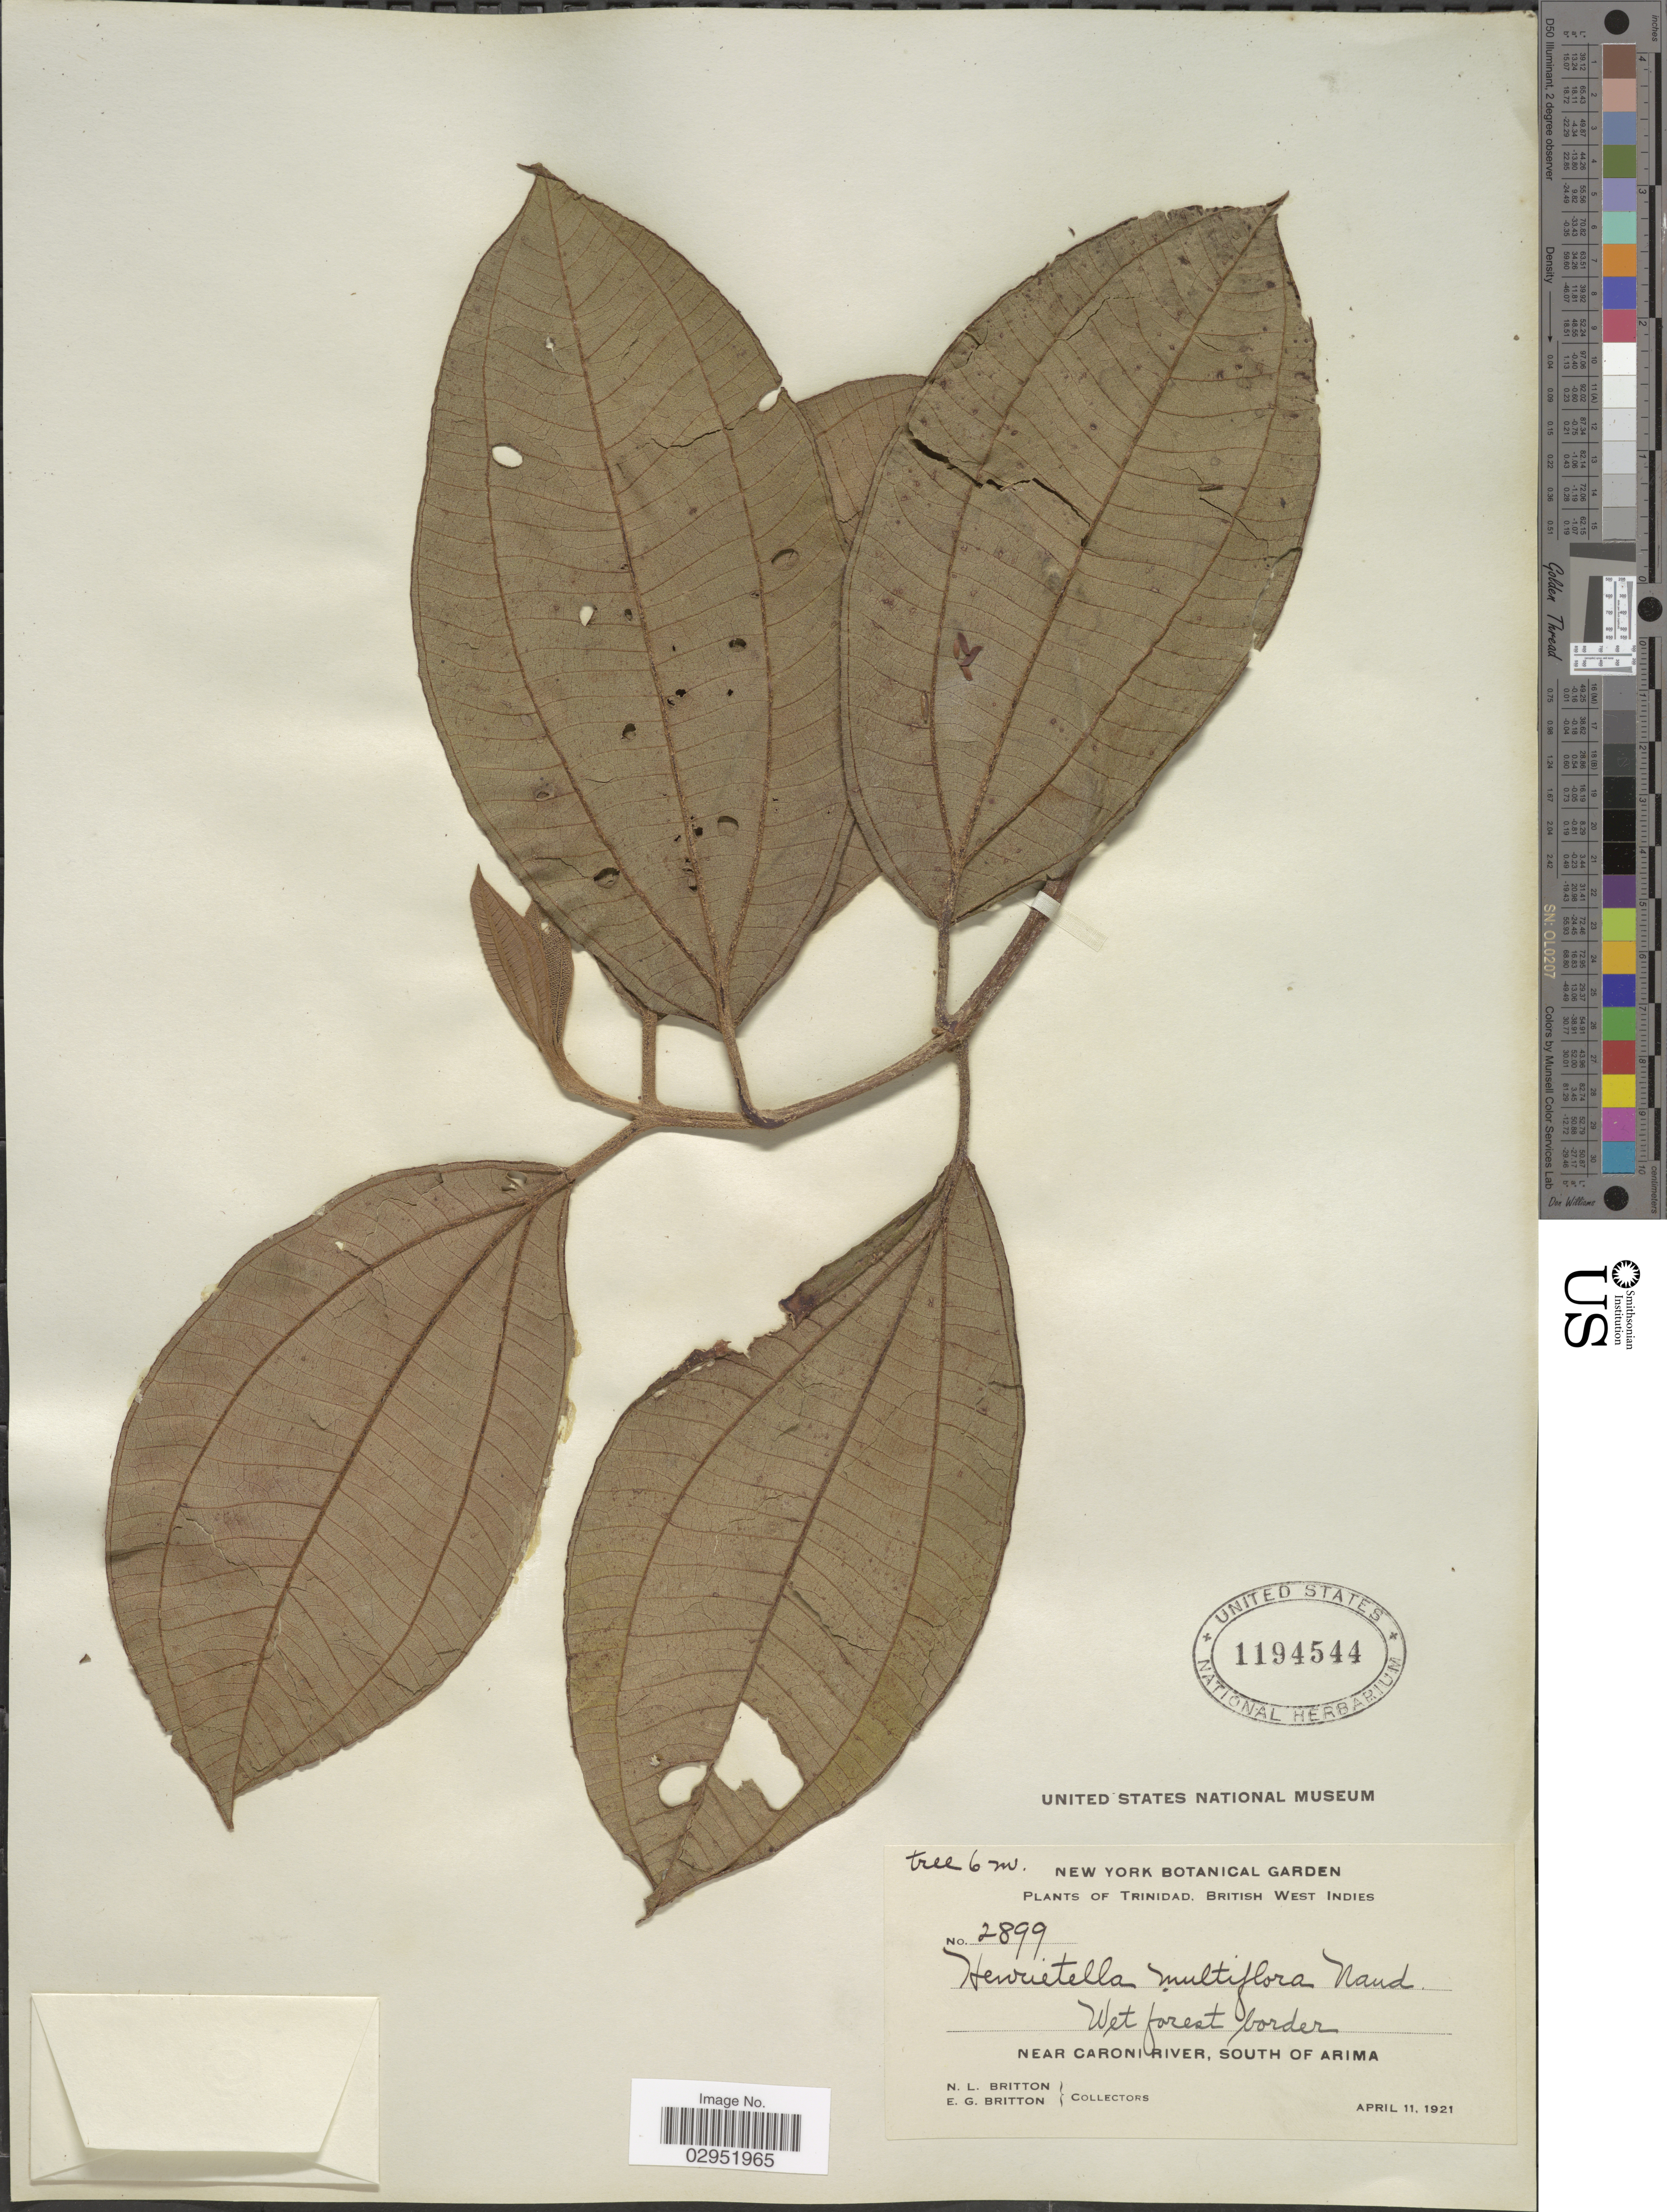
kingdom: Plantae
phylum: Tracheophyta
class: Magnoliopsida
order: Myrtales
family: Melastomataceae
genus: Henriettea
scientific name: Henriettea multiflora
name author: Naudin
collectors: N. Britton & E. G. Britton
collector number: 2899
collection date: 1921-04-11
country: Trinidad and Tobago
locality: Trinidad, British West Indies, Near Caroni River, South of Arima.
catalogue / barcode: US 1194544